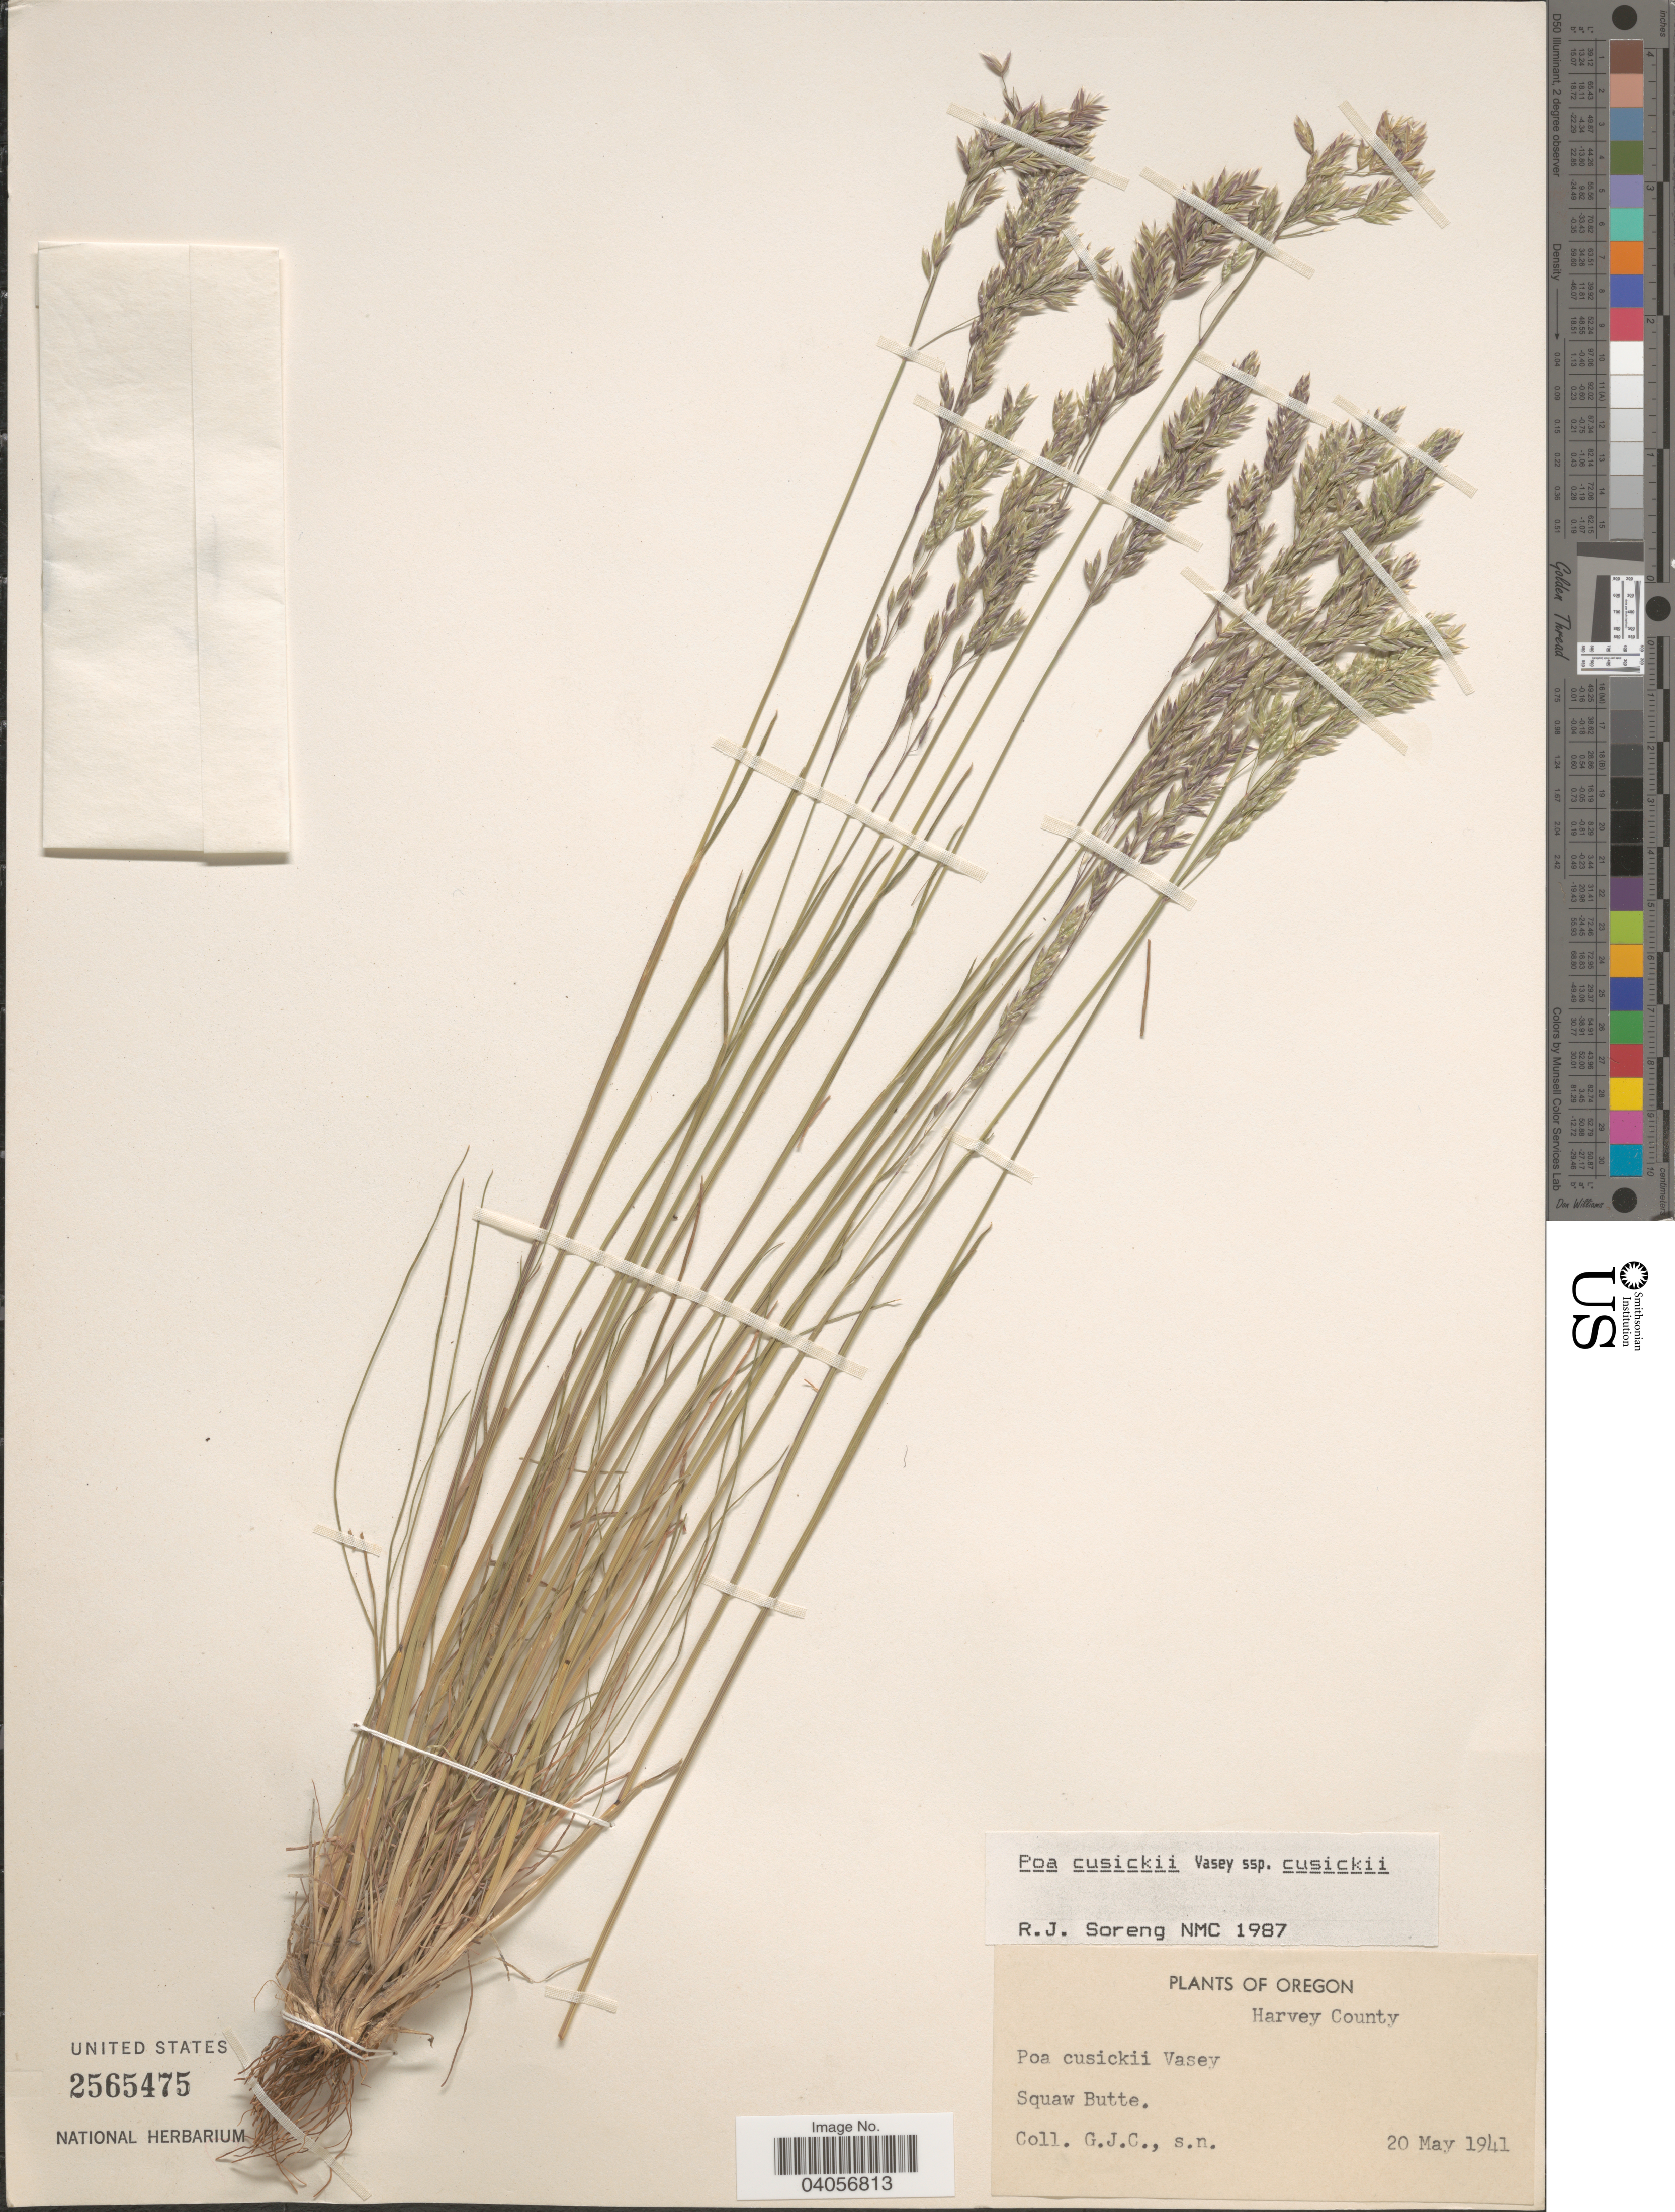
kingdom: Plantae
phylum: Tracheophyta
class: Liliopsida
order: Poales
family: Poaceae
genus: Poa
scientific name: Poa cusickii subsp. cusickii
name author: Vasey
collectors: G. J. C.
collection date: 1941-05-20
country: United States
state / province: Oregon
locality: Harvey County. Squaw Butte.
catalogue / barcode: US 2565475